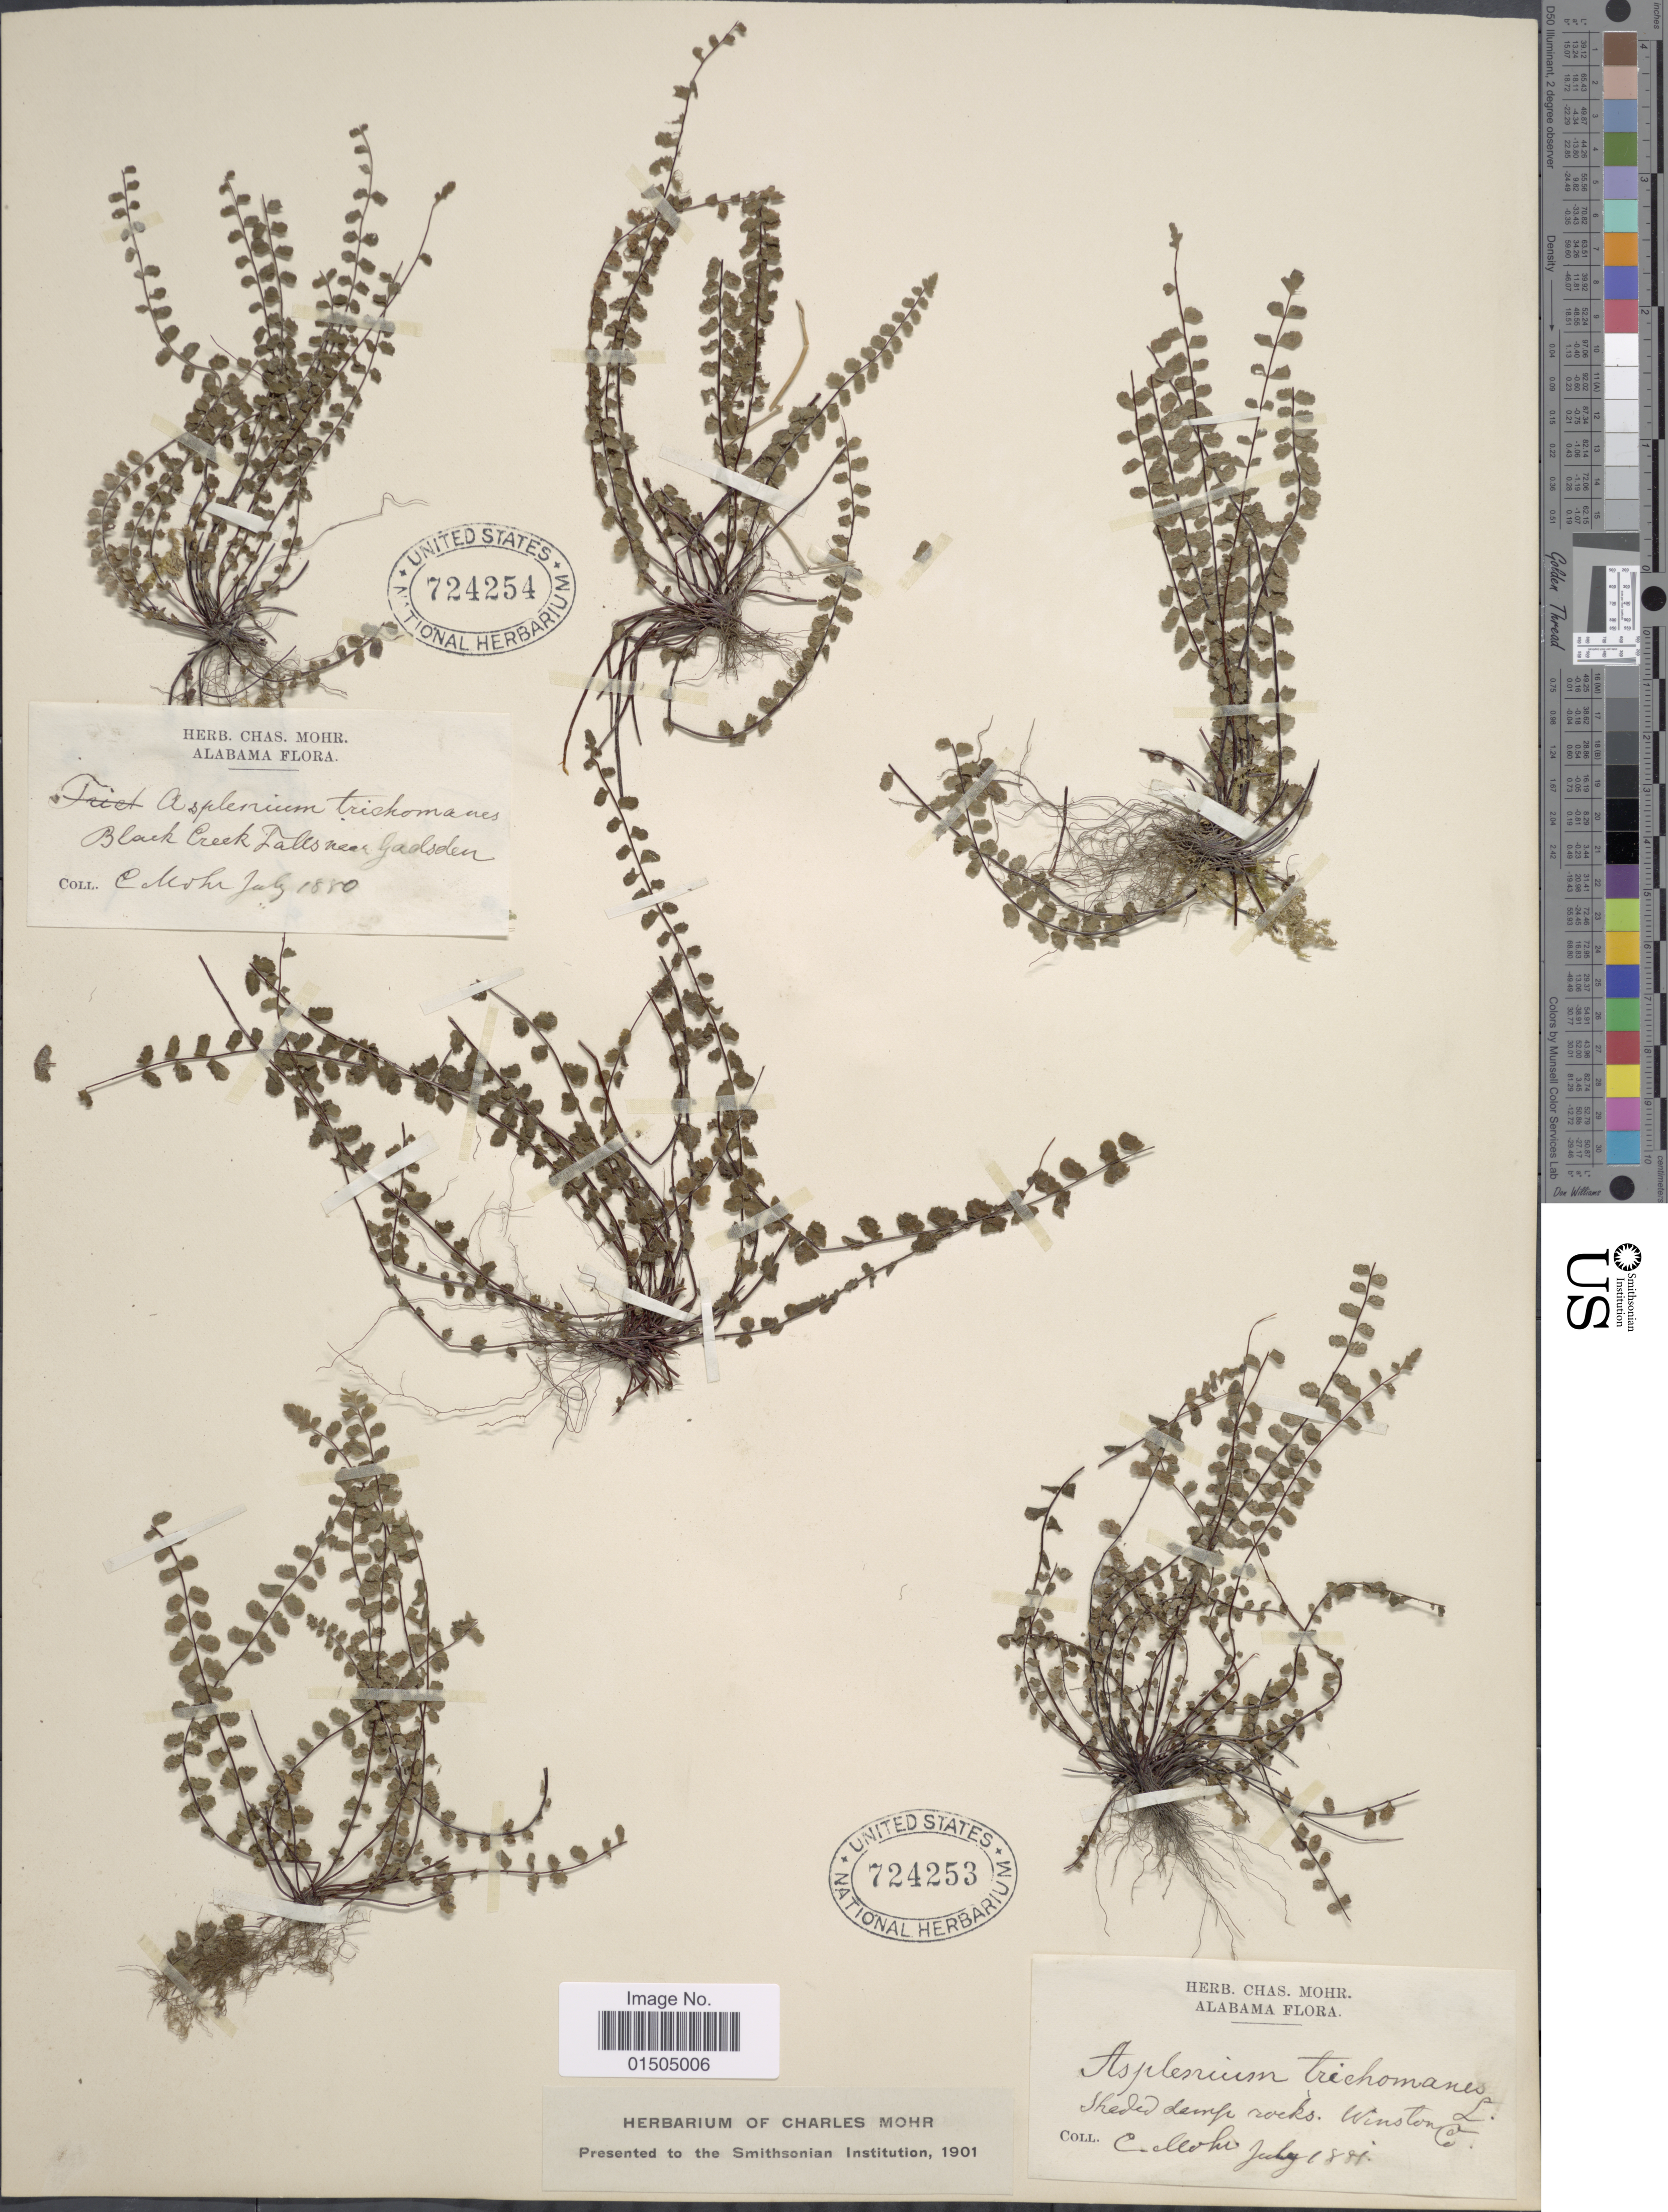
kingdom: Plantae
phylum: Tracheophyta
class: Polypodiopsida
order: Polypodiales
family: Aspleniaceae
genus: Asplenium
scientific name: Asplenium trichomanes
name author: L.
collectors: C. T. Mohr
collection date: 1880-07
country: United States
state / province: Alabama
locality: Black Creek Falls near Gadsden.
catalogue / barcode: US 724254-2